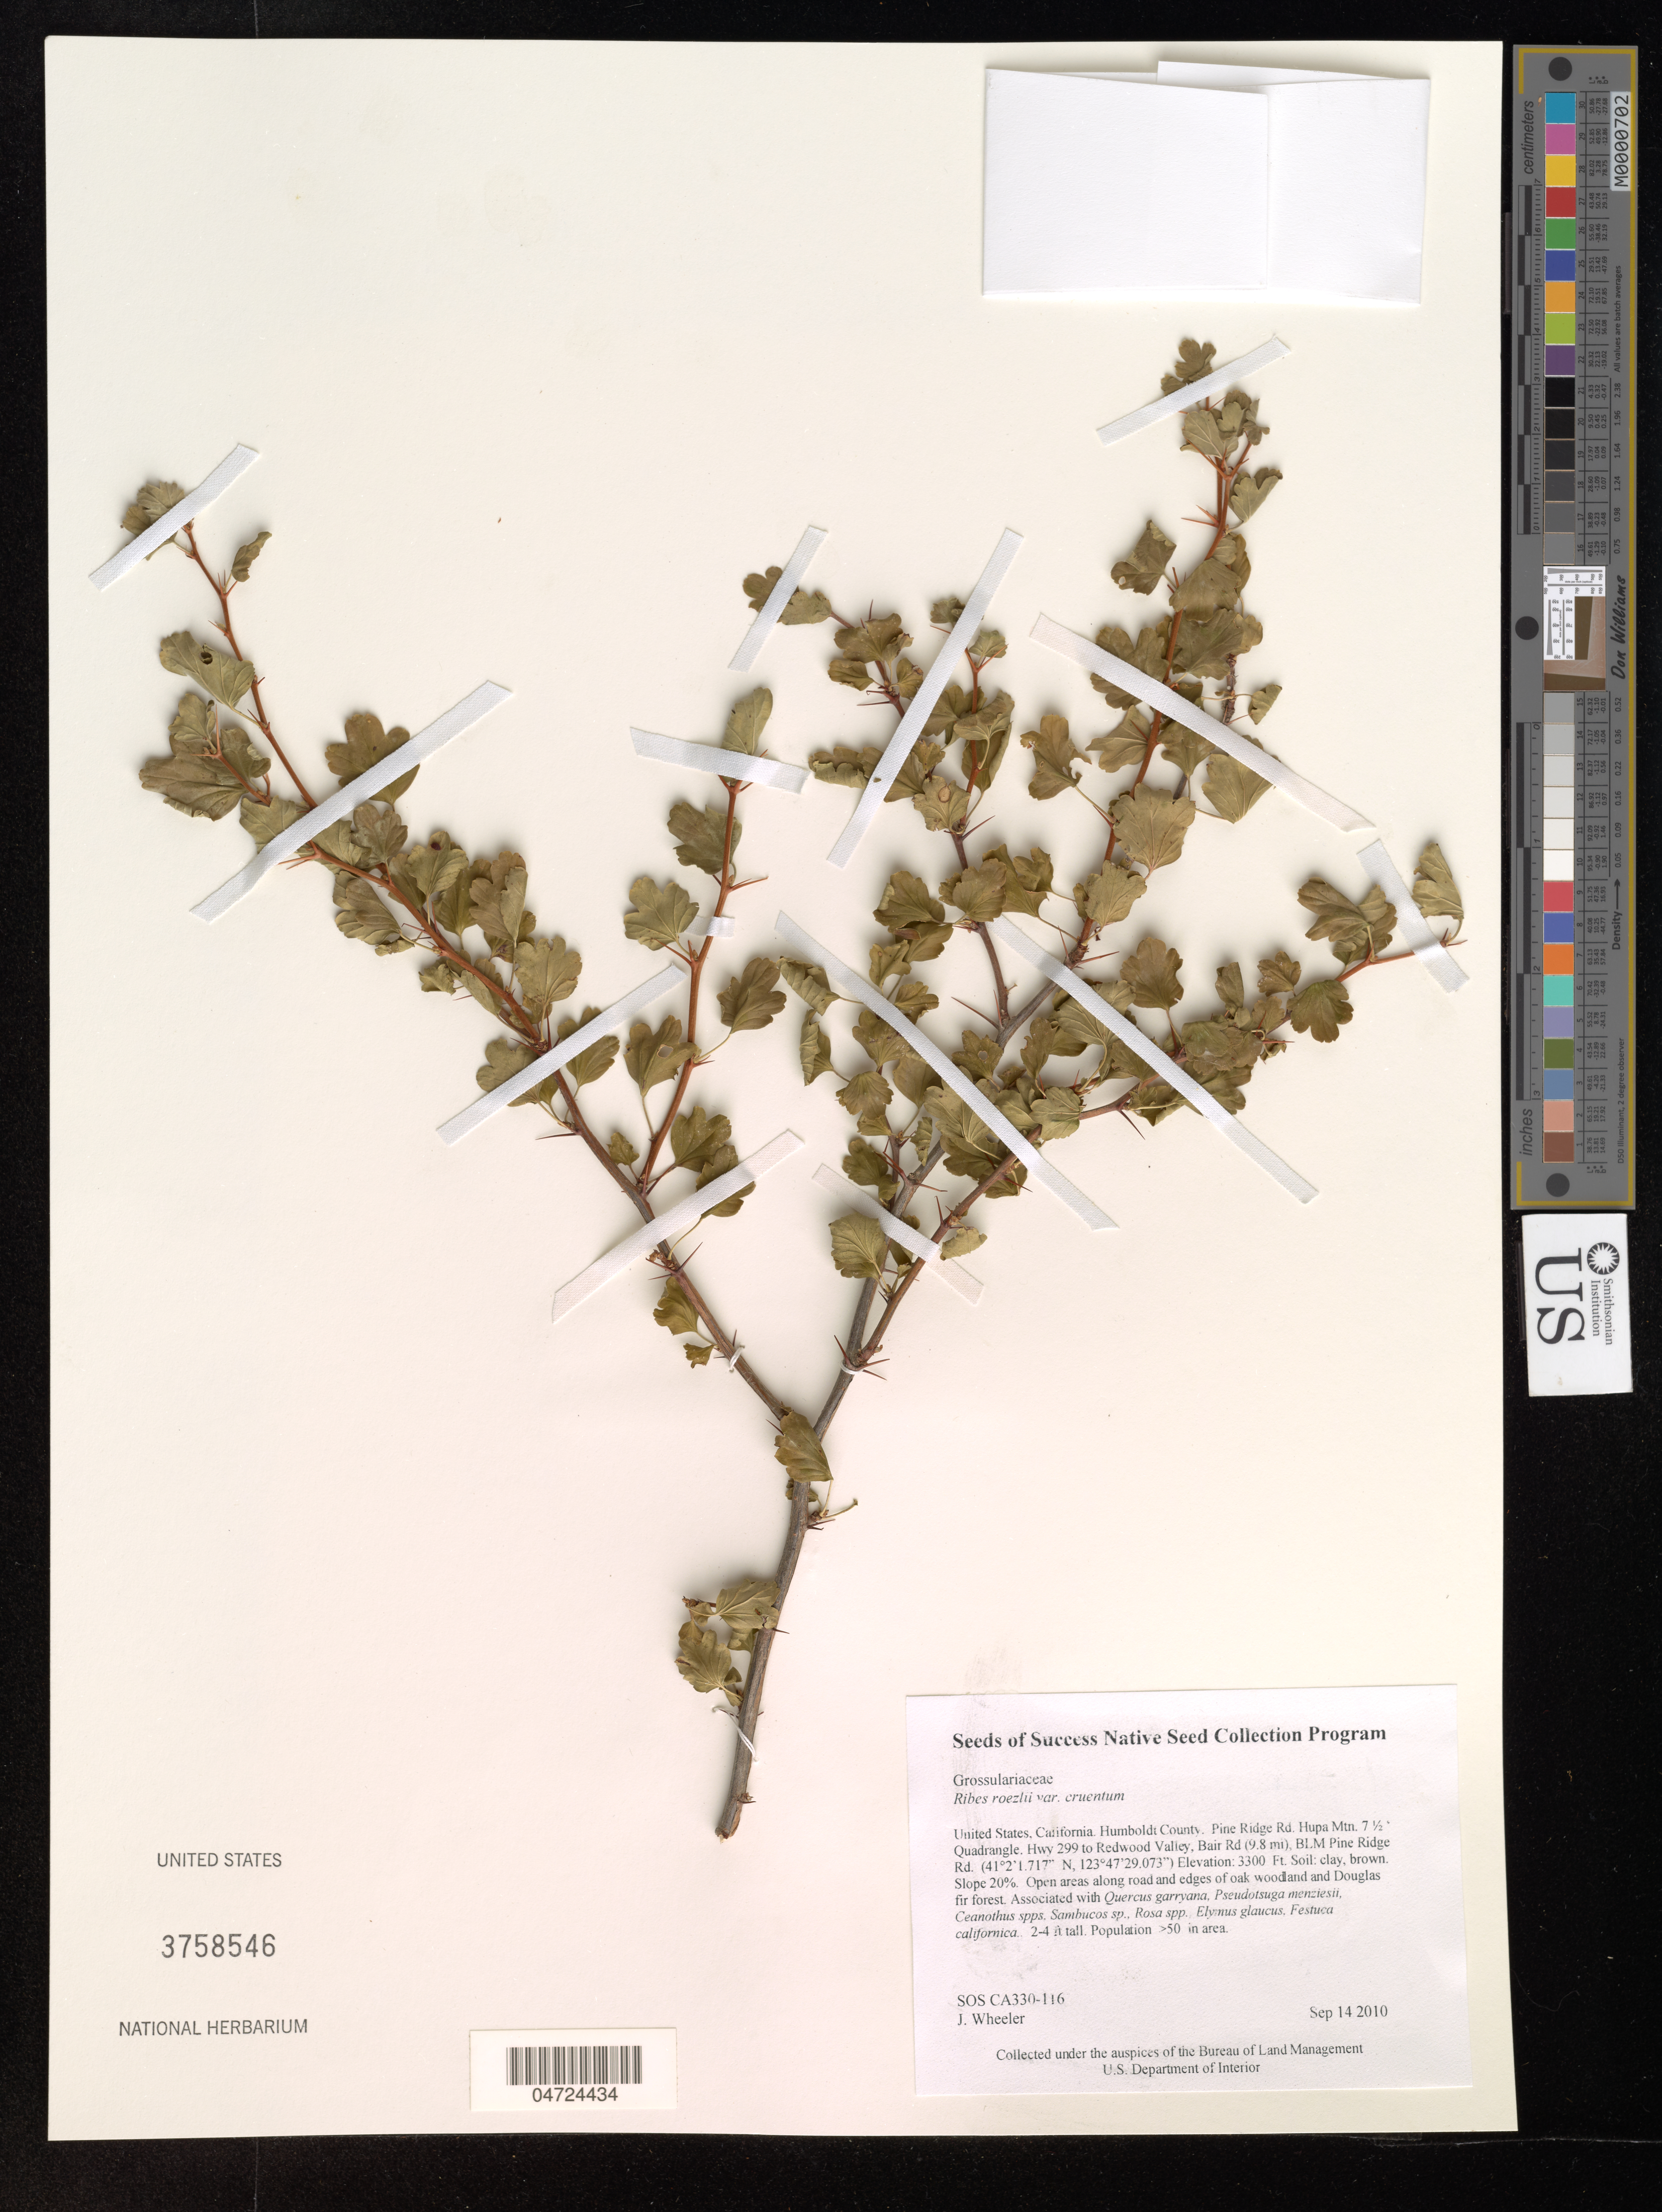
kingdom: Plantae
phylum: Tracheophyta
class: Magnoliopsida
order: Saxifragales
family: Grossulariaceae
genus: Ribes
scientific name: Ribes roezlii var. cruentum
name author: (Greene) Rehder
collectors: J. Wheeler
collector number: SOS CA330-116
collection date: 2010-09-14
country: United States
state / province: California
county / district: Humboldt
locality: Pine Ridge Rd. HUpa Mtn. 7 1/2 Quadrangle Hwy 299 to Redwood Valley, Blair Rd (9.8 mi) BLM Pine Ridge Slope 20%.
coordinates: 41 2'1 0717 N, 123 47'29.073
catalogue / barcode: US 3758546